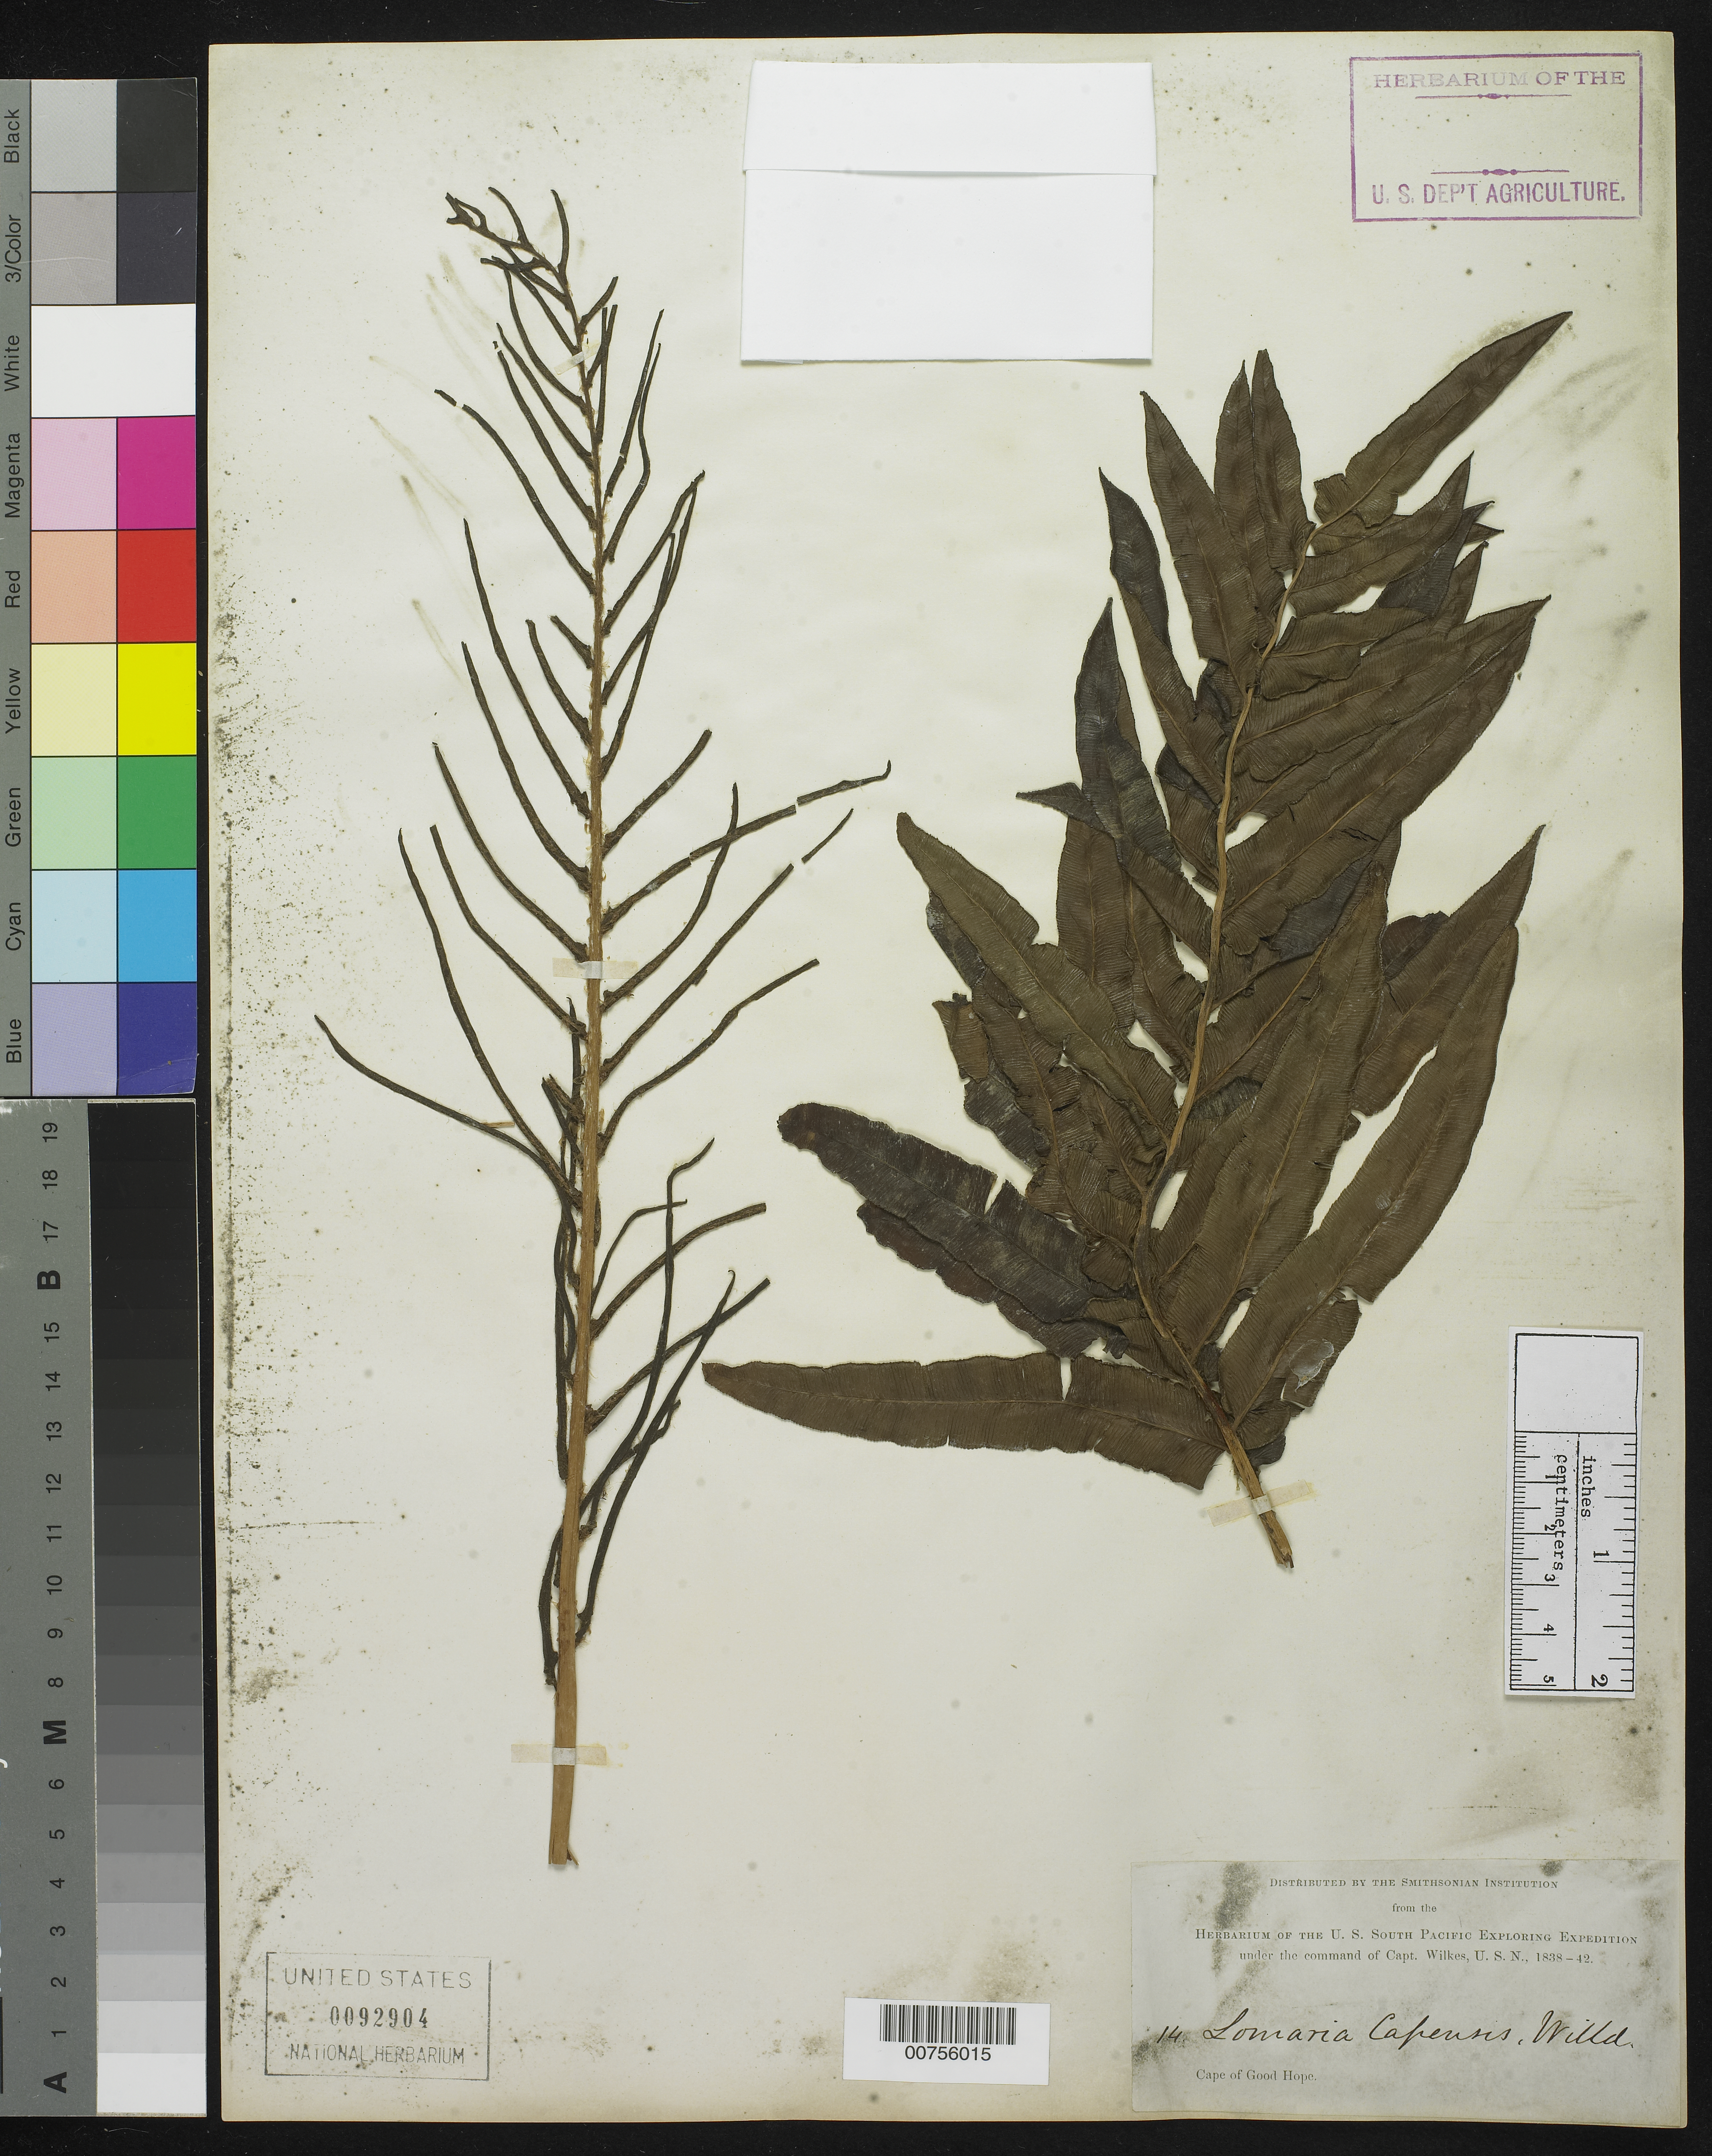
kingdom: Plantae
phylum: Tracheophyta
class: Polypodiopsida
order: Polypodiales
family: Blechnaceae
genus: Blechnum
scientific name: Blechnum capense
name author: (L.) Schltdl.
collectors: Wilkes Explor. Exped.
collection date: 1838/1842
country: South Africa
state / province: Western Cape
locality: Cape of Good Hope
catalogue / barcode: US 92904